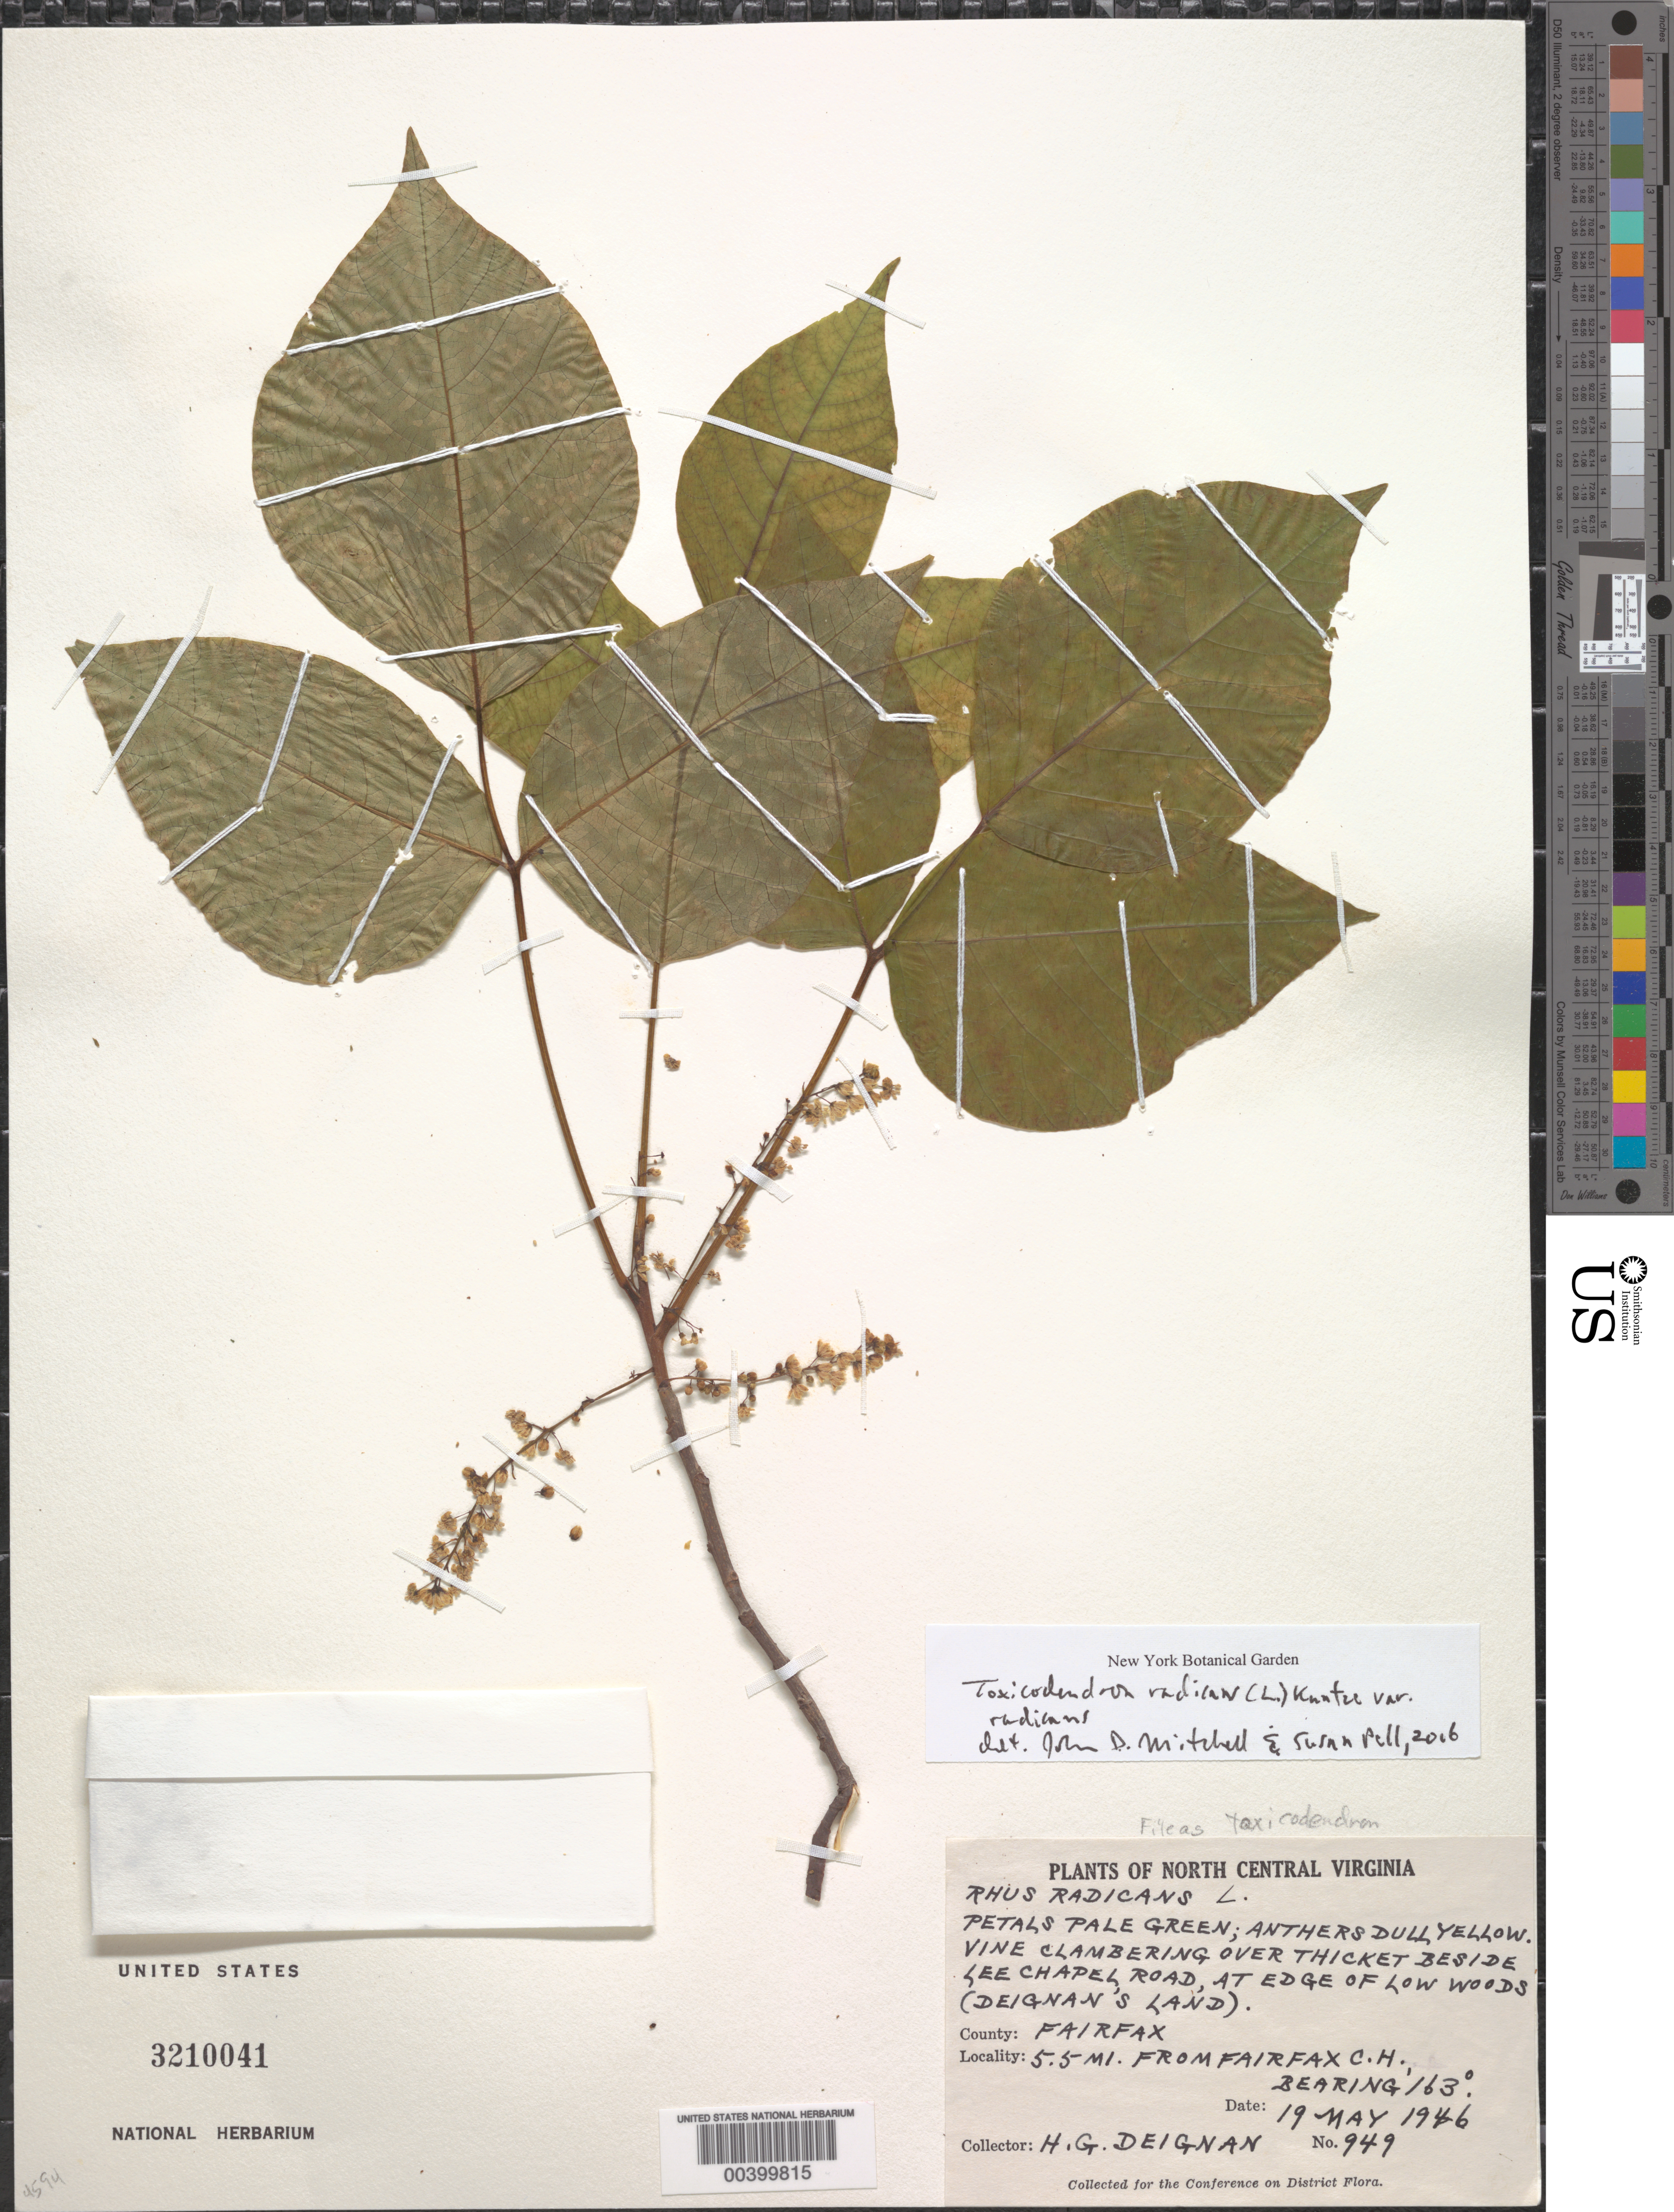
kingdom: Plantae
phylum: Tracheophyta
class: Magnoliopsida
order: Sapindales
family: Anacardiaceae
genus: Toxicodendron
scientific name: Toxicodendron radicans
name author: (L.) Kuntze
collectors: H. Deignan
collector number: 949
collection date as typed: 19 May 1946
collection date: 1946-05-19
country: United States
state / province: Virginia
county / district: Fairfax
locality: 5.5 M from Fairfax County Court House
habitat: At edge of low woods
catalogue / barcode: US 3210041